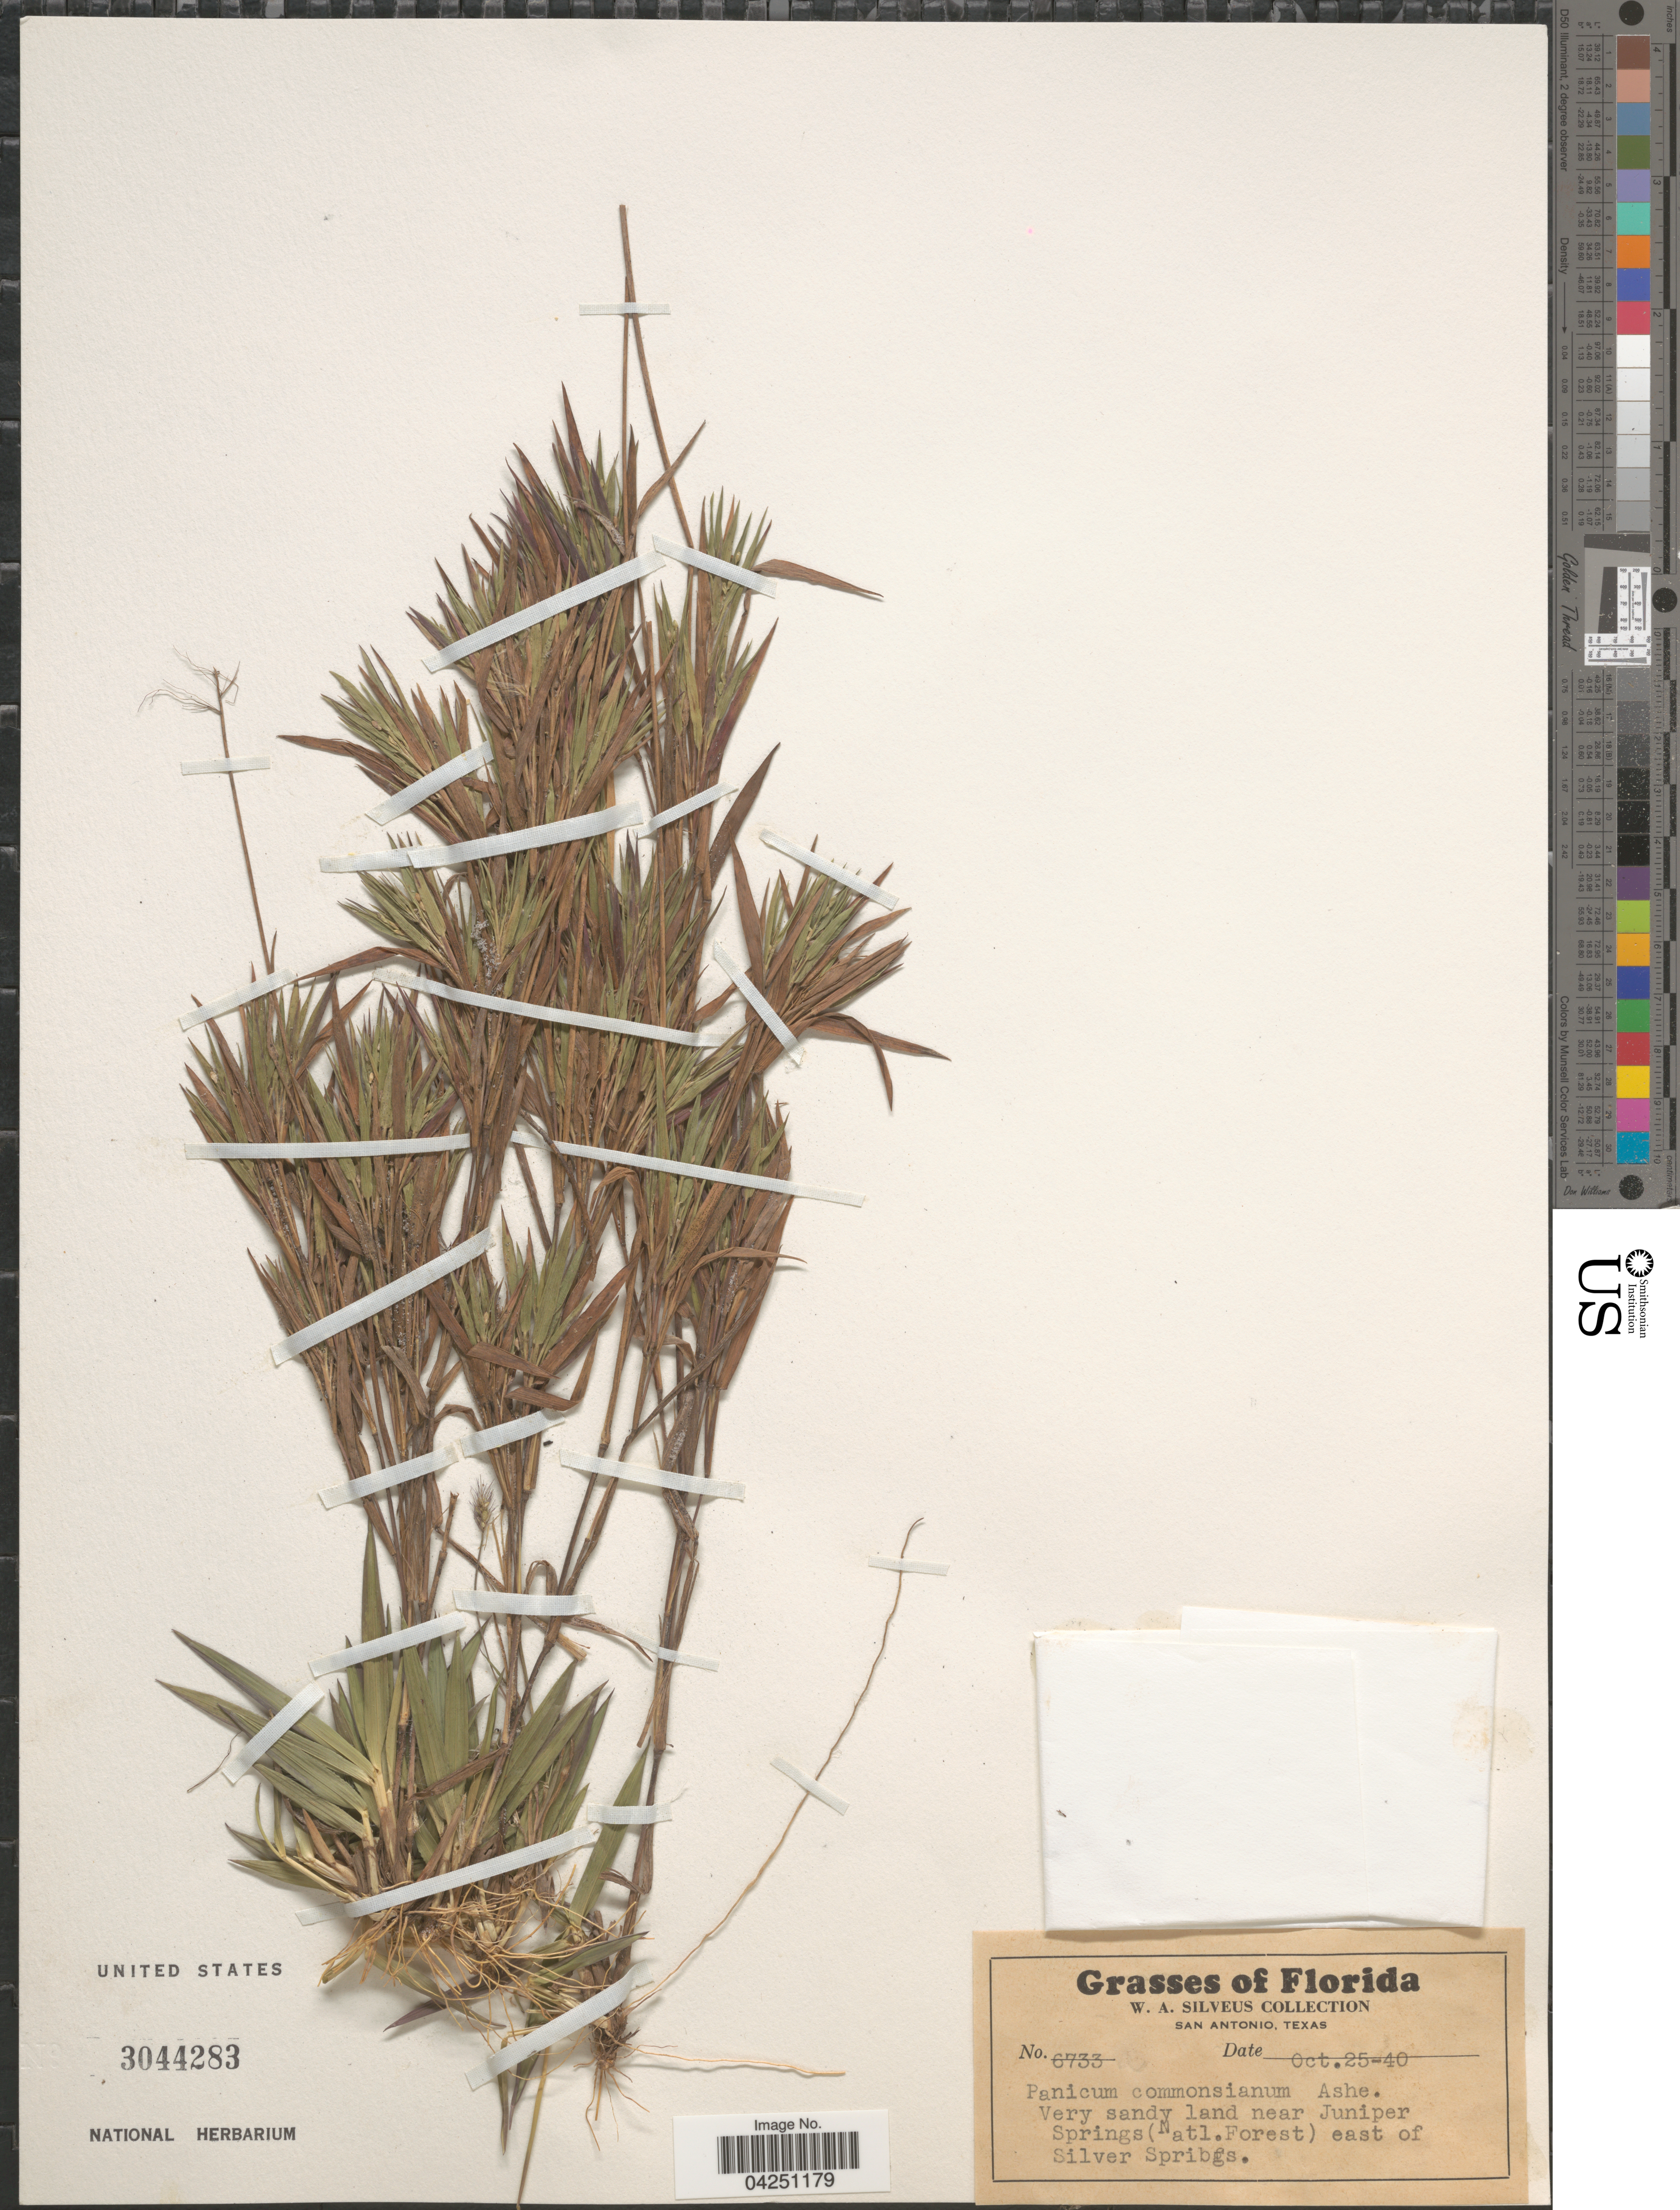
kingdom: Plantae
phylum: Tracheophyta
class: Liliopsida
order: Poales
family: Poaceae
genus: Dichanthelium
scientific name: Dichanthelium acuminatum var. acuminatum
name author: (Sw.) Gould & C.A. Clark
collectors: W. Silveus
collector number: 6733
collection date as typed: Transcribed d/m/y: 25/10/40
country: United States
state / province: Florida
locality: Very sandy land near Juniper Springs (Natl. Forest) east of Silver Springs.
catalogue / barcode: US 3044283